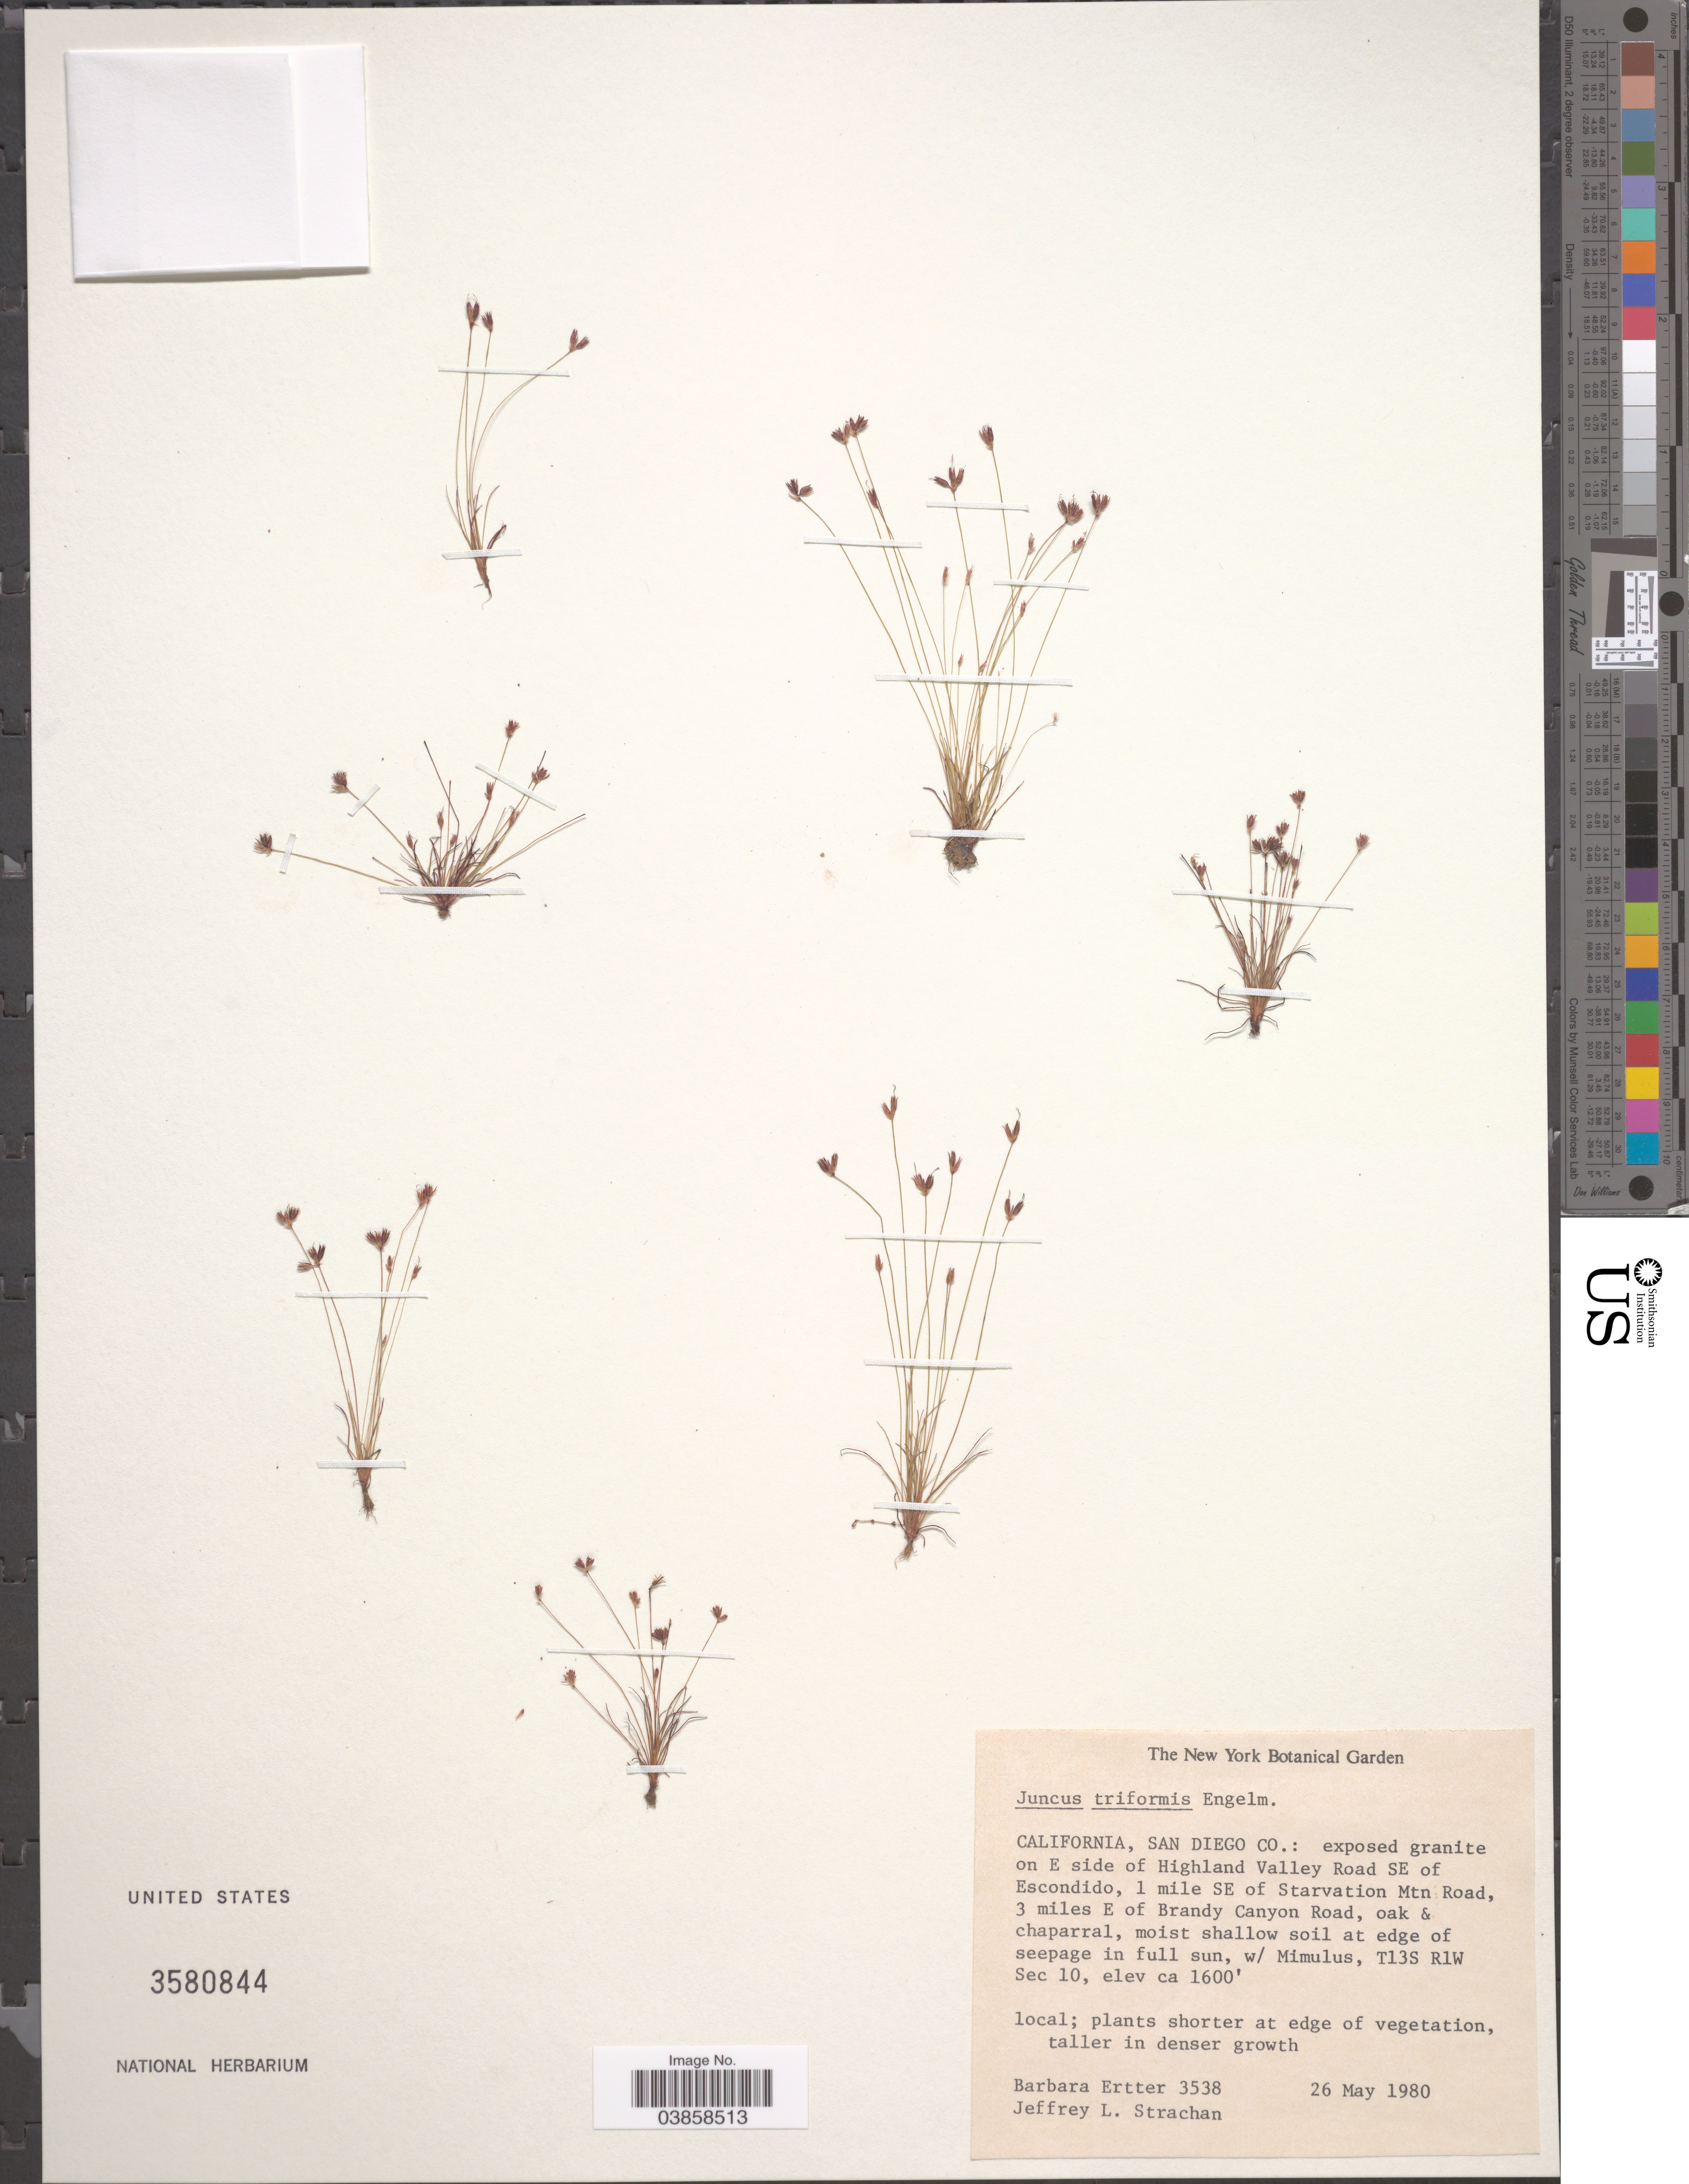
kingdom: Plantae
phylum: Tracheophyta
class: Liliopsida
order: Poales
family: Juncaceae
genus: Juncus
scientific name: Juncus triformis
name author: Engelm.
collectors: B. Ertter & J. Strachan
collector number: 3538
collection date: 1980-05-26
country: United States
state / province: California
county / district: San Diego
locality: San Diego Co.: exposed granite on E side of Highland Valley Road SE of Escondido, 1 mile SE of Starvation Mtn Road, 3 miles E of Brandy Canyon Road, T13S R1W Sec 10.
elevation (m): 488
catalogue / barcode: US 3580844